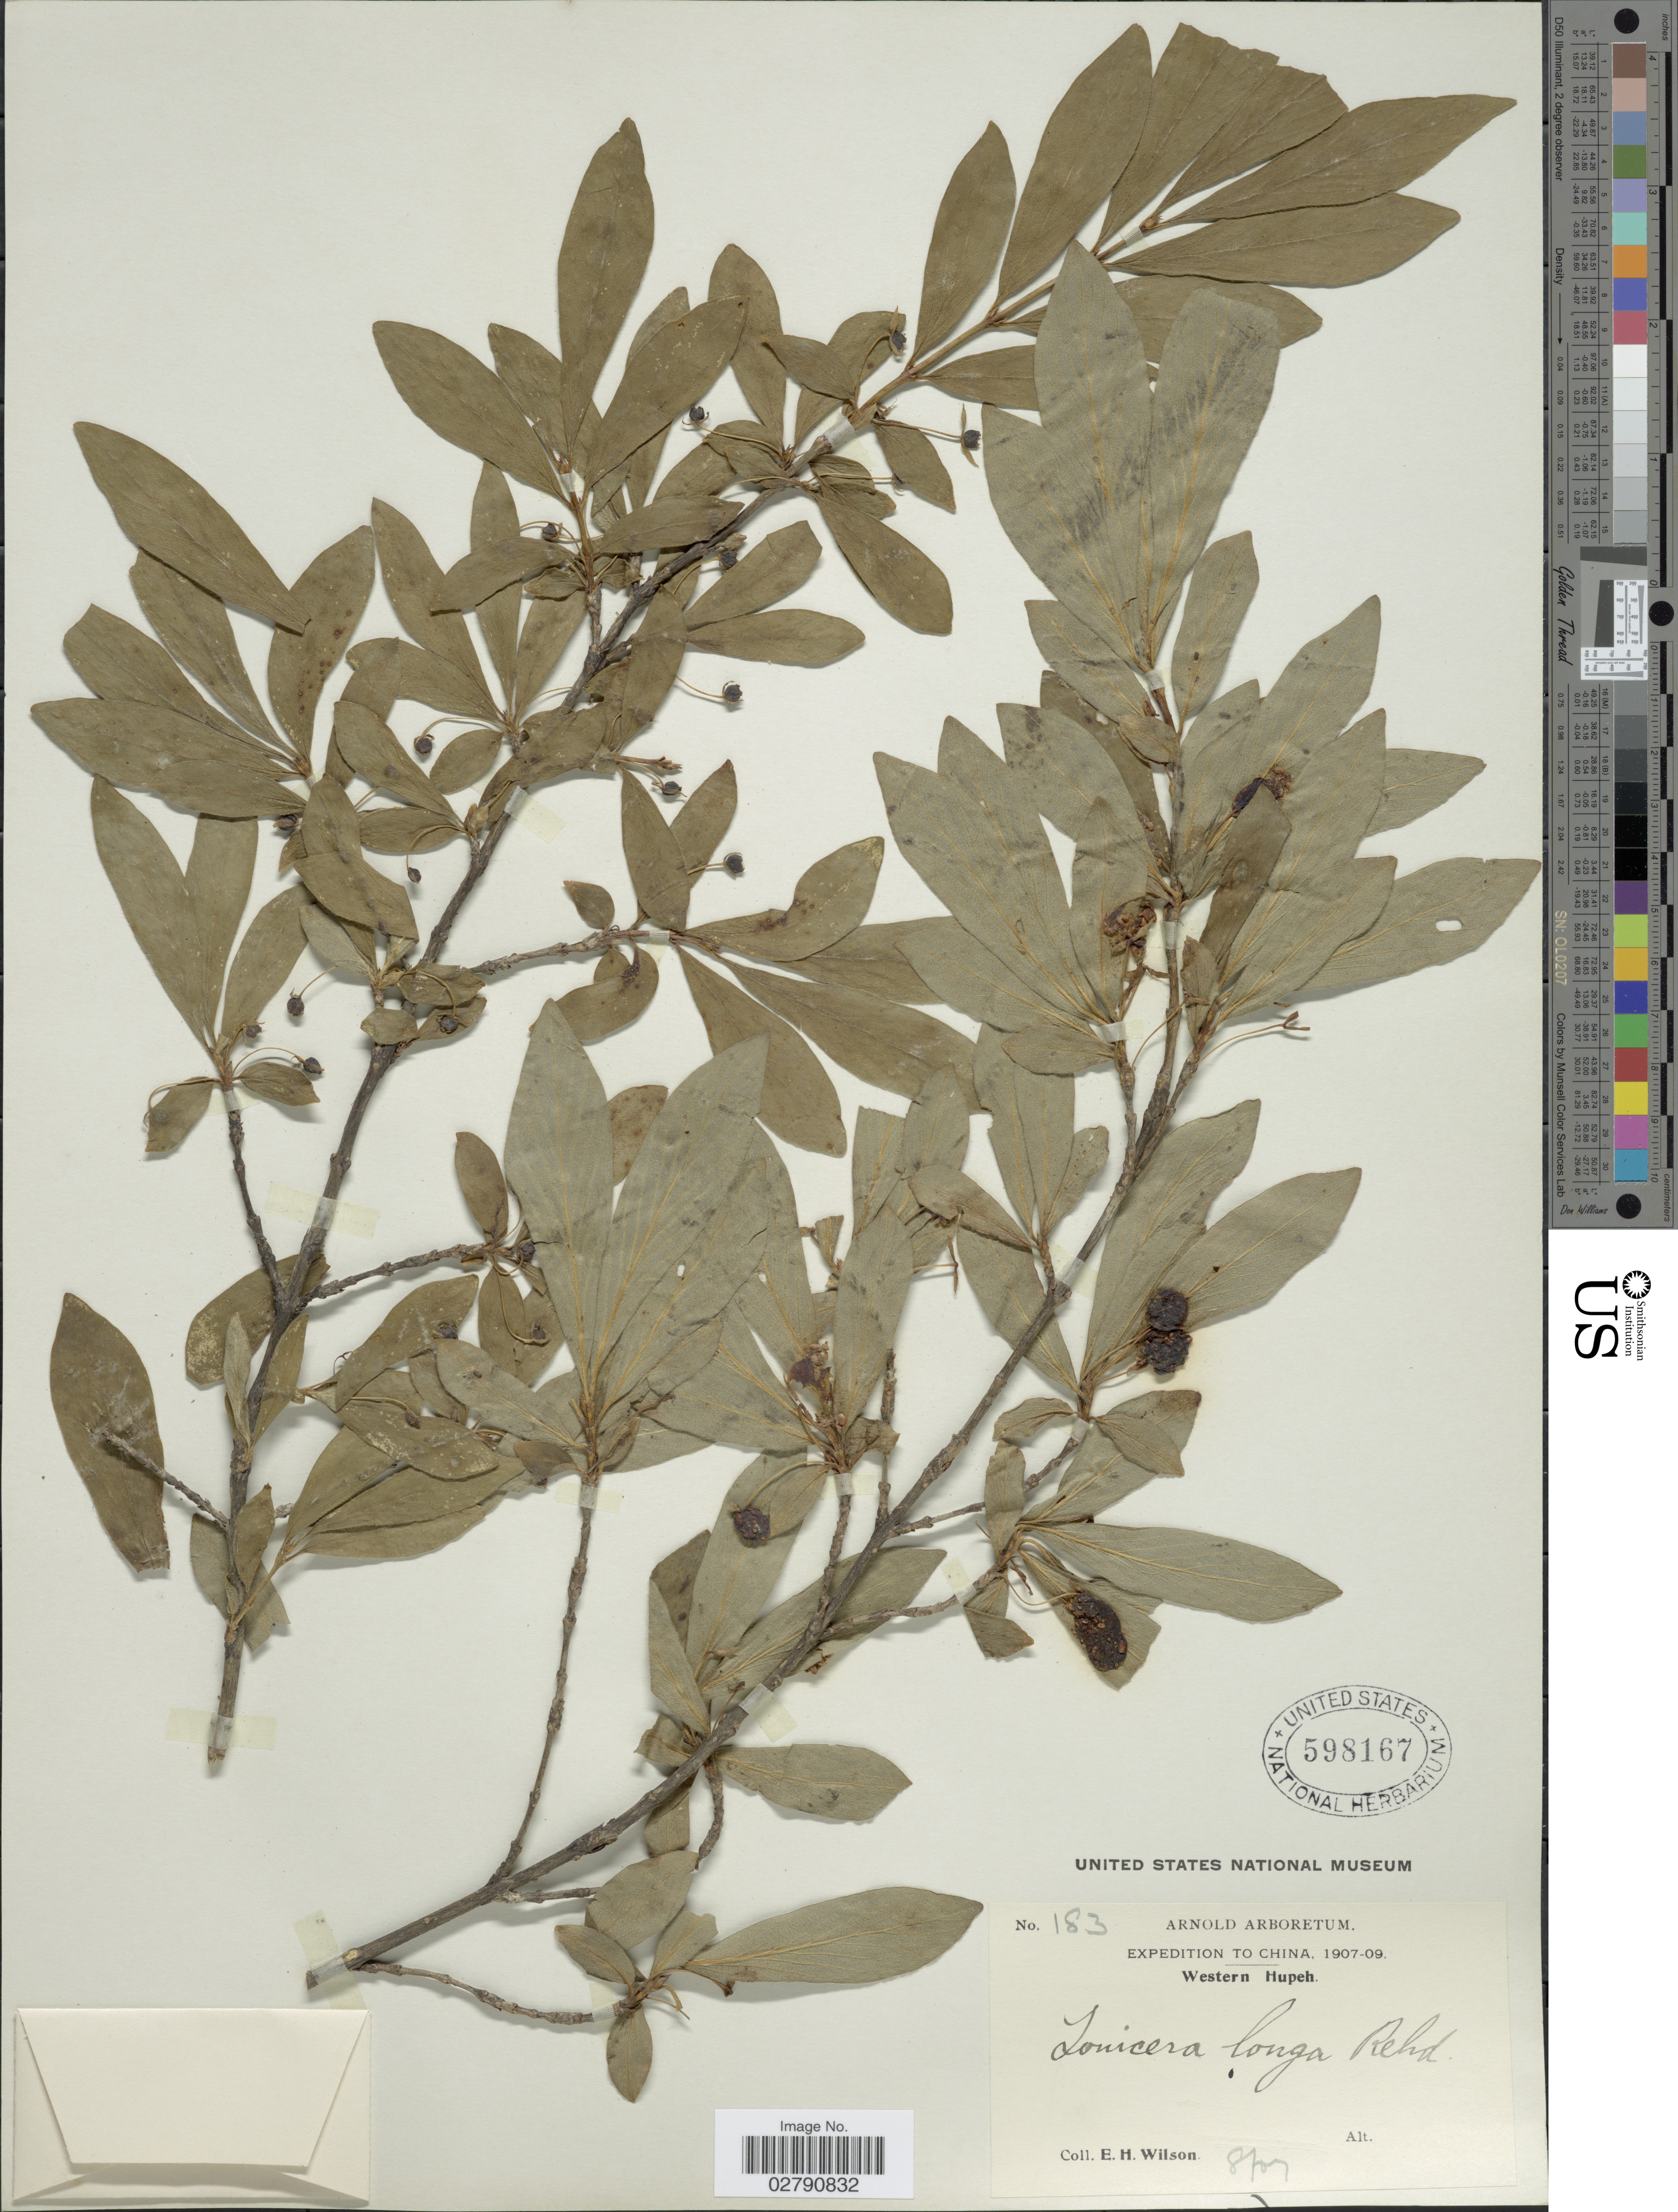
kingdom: Plantae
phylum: Tracheophyta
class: Magnoliopsida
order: Dipsacales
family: Caprifoliaceae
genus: Lonicera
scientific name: Lonicera longa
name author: Rehder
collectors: E. Wilson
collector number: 183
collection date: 1909-08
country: China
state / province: Hubei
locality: Western Hupeh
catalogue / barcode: US 598167